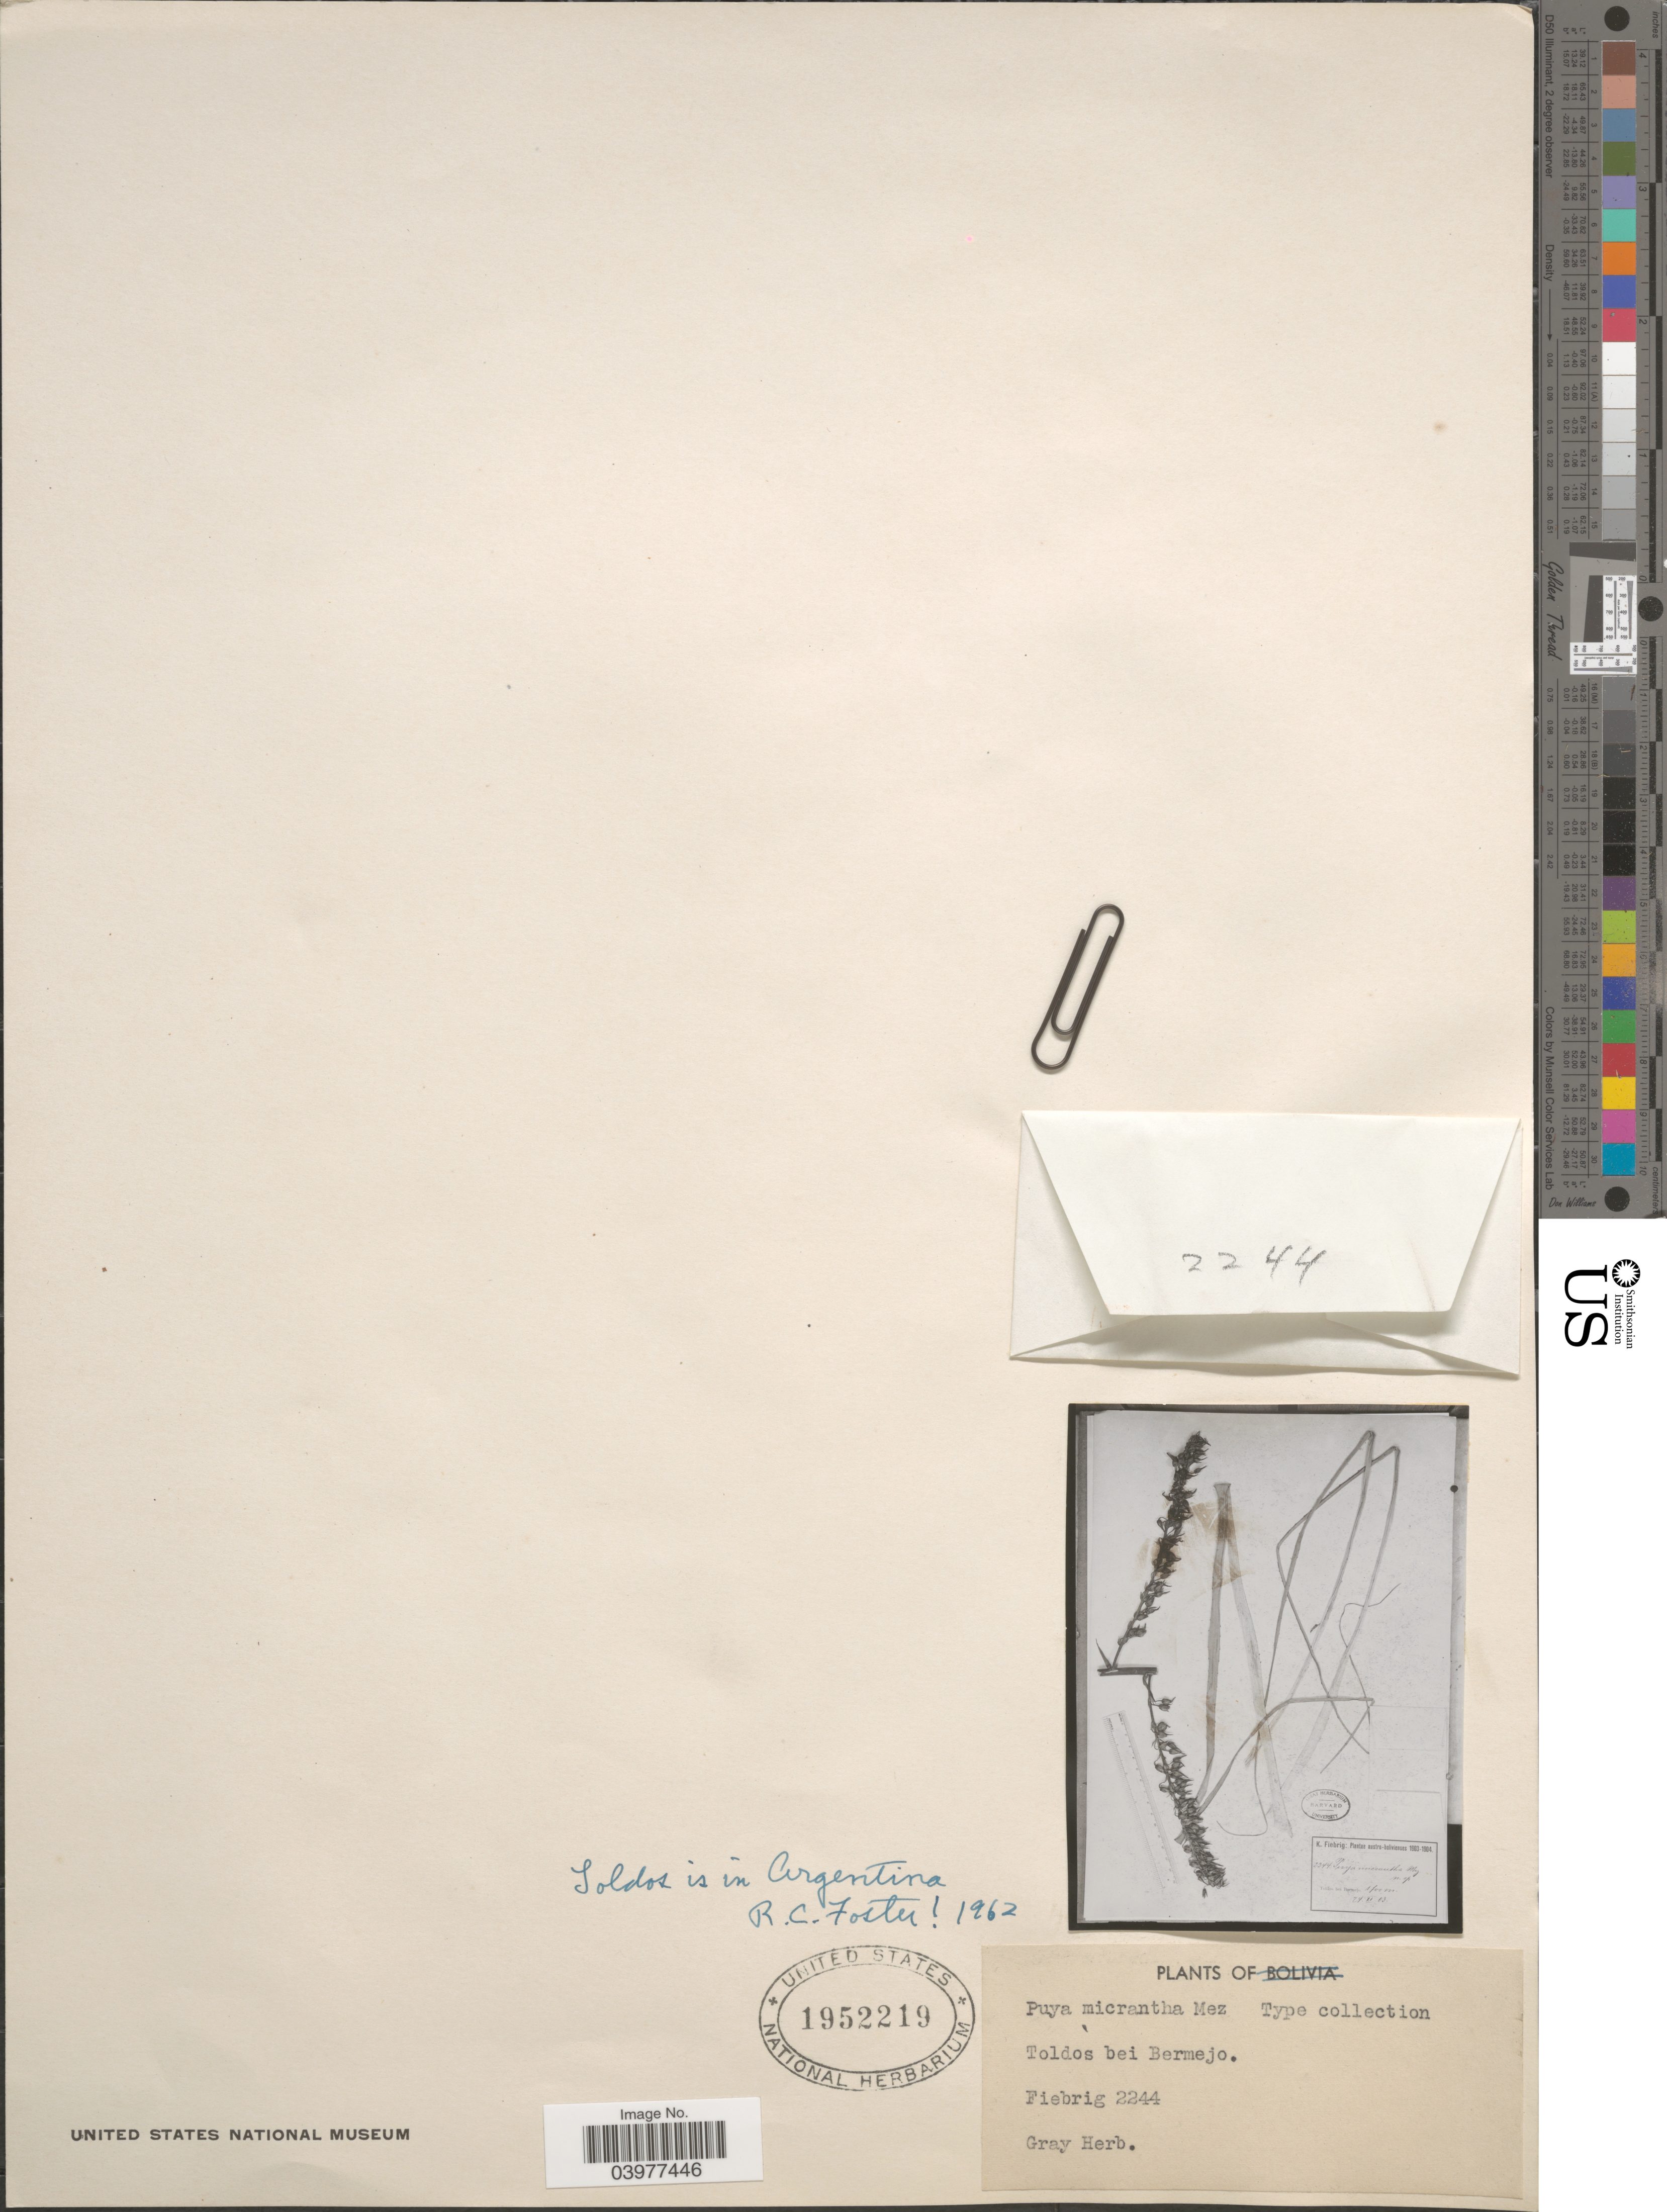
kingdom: Plantae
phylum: Tracheophyta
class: Liliopsida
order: Poales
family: Bromeliaceae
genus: Puya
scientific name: Puya micrantha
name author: Mez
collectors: K. Fiebrig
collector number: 2244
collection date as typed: Transcribed d/m/y: 29/11/3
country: Bolivia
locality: Toldos bei Bermejo.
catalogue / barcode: US 1952219